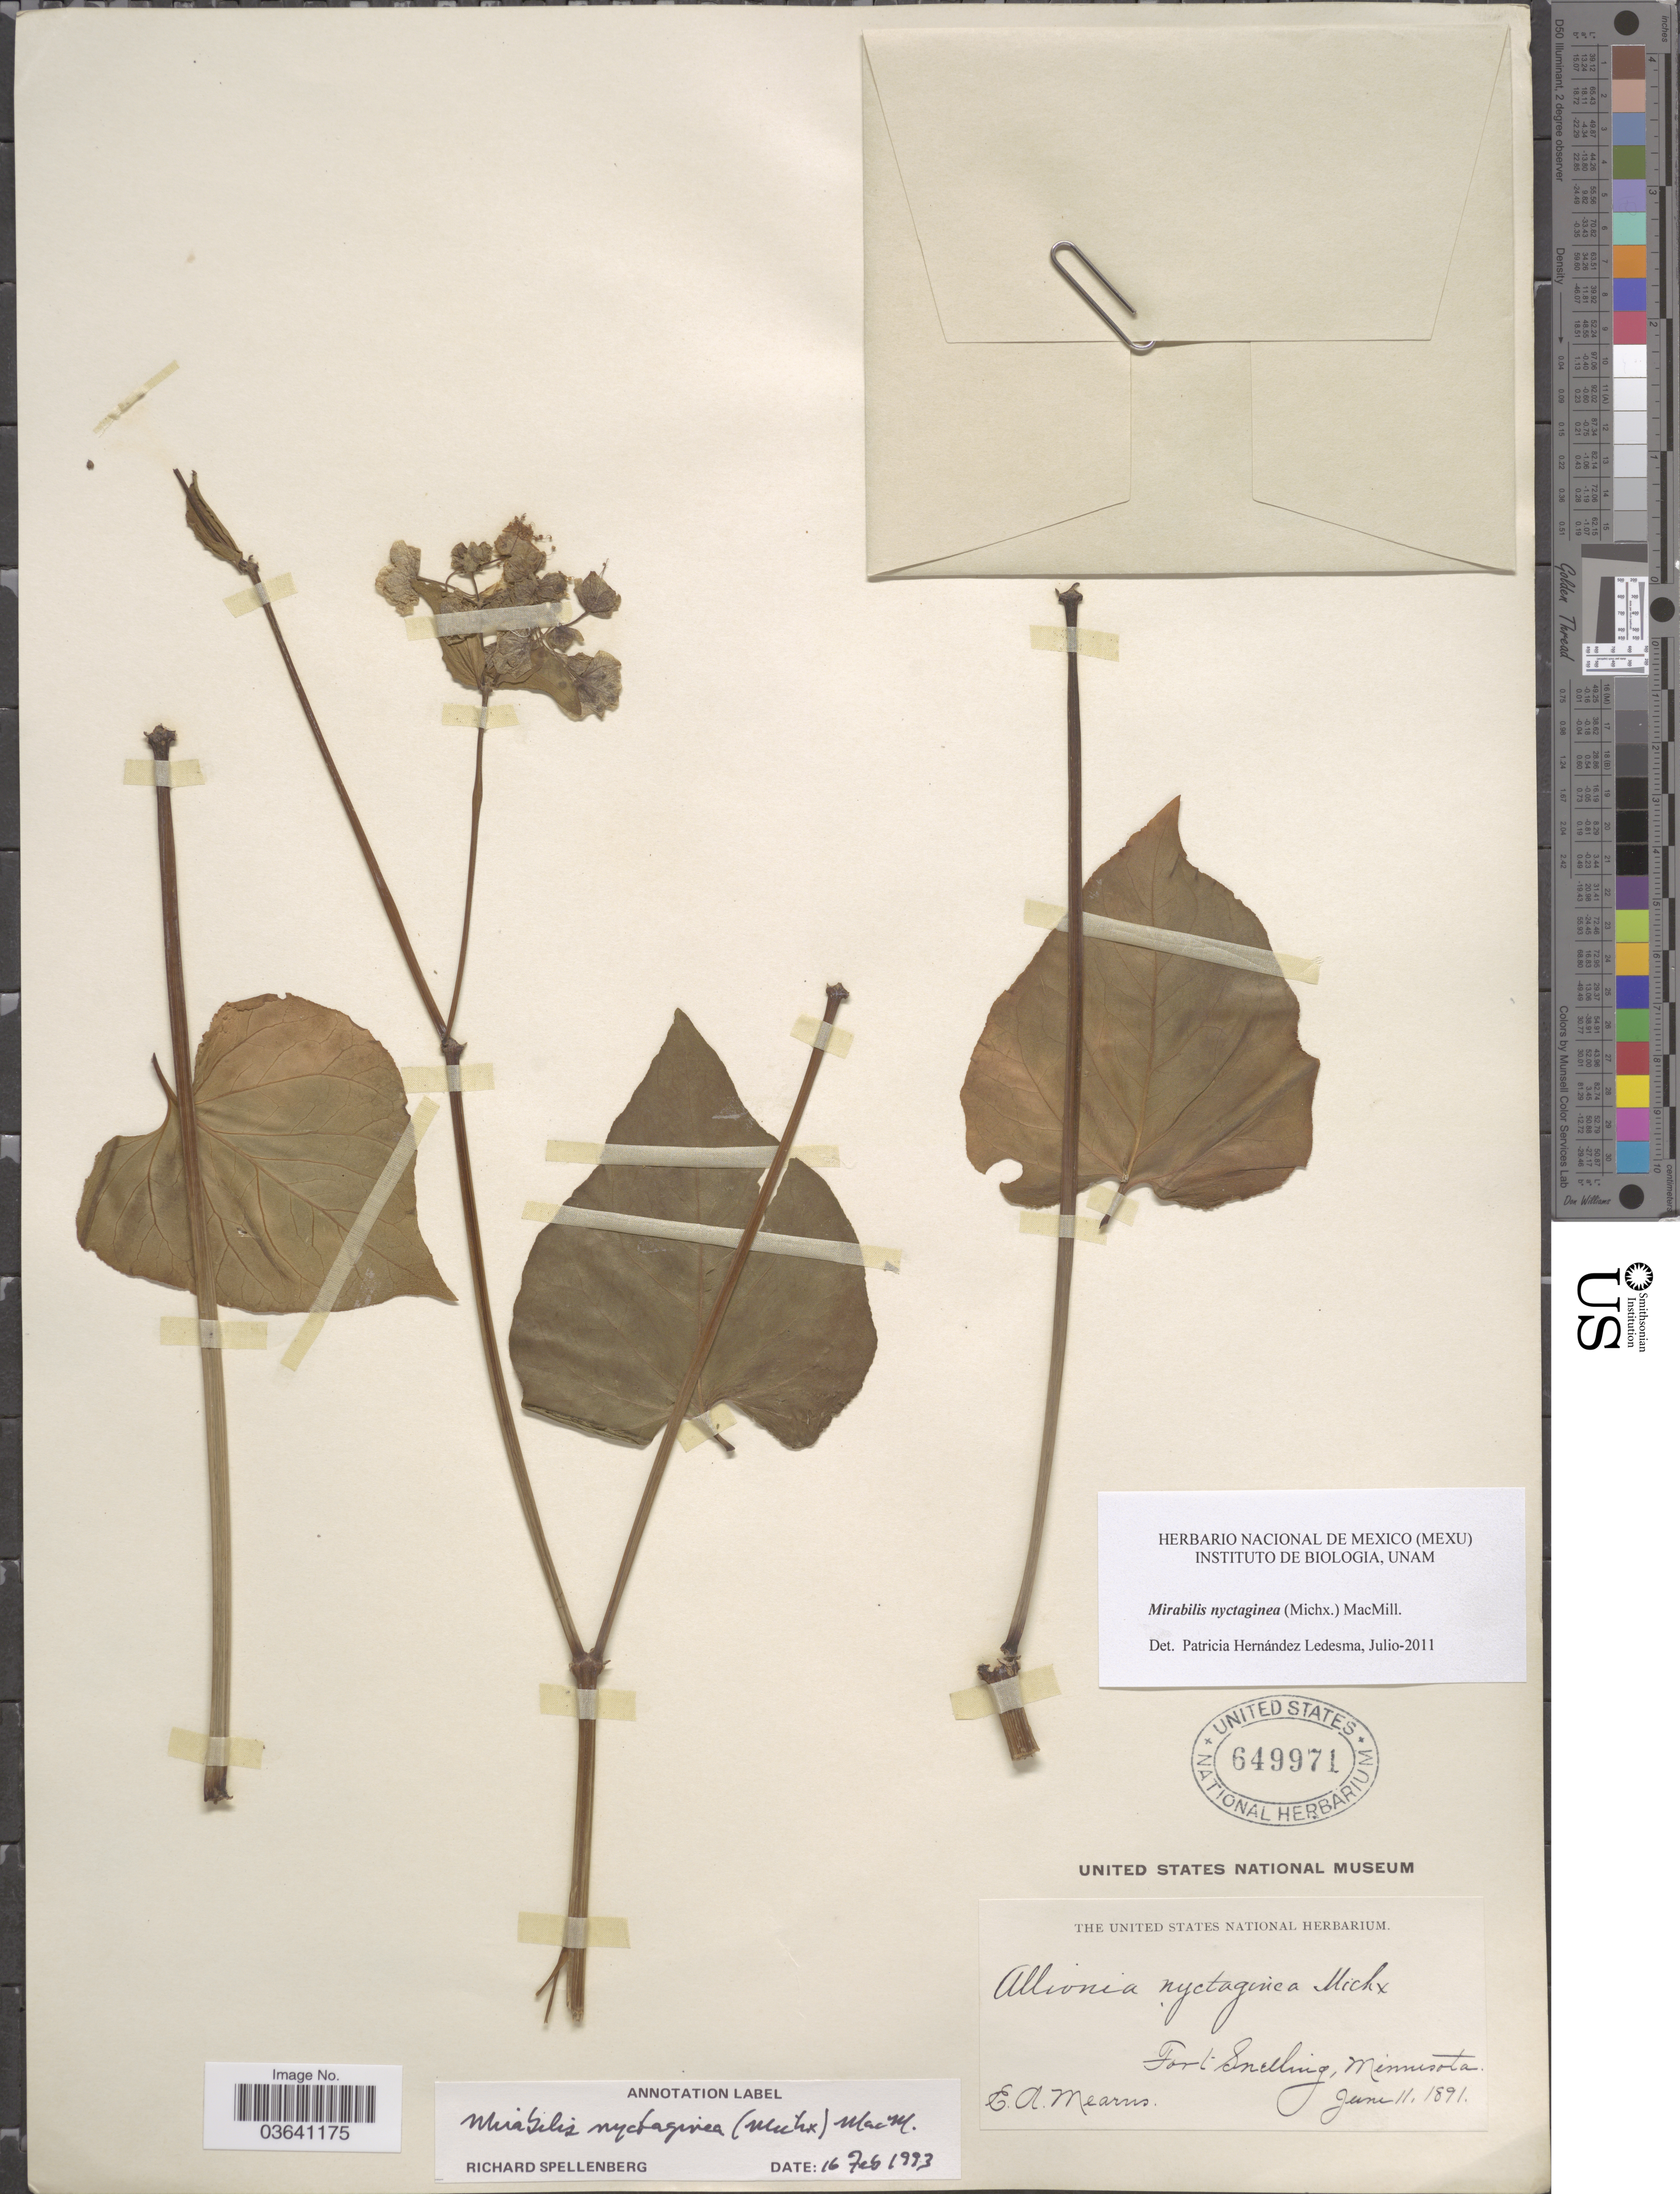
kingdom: Plantae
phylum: Tracheophyta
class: Magnoliopsida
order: Caryophyllales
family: Nyctaginaceae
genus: Mirabilis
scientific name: Mirabilis nyctaginea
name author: (Michx.) MacMill.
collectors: E. A. Mearns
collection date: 1891-06-11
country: United States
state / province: Minnesota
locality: Fort Snelling.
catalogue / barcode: US 649971